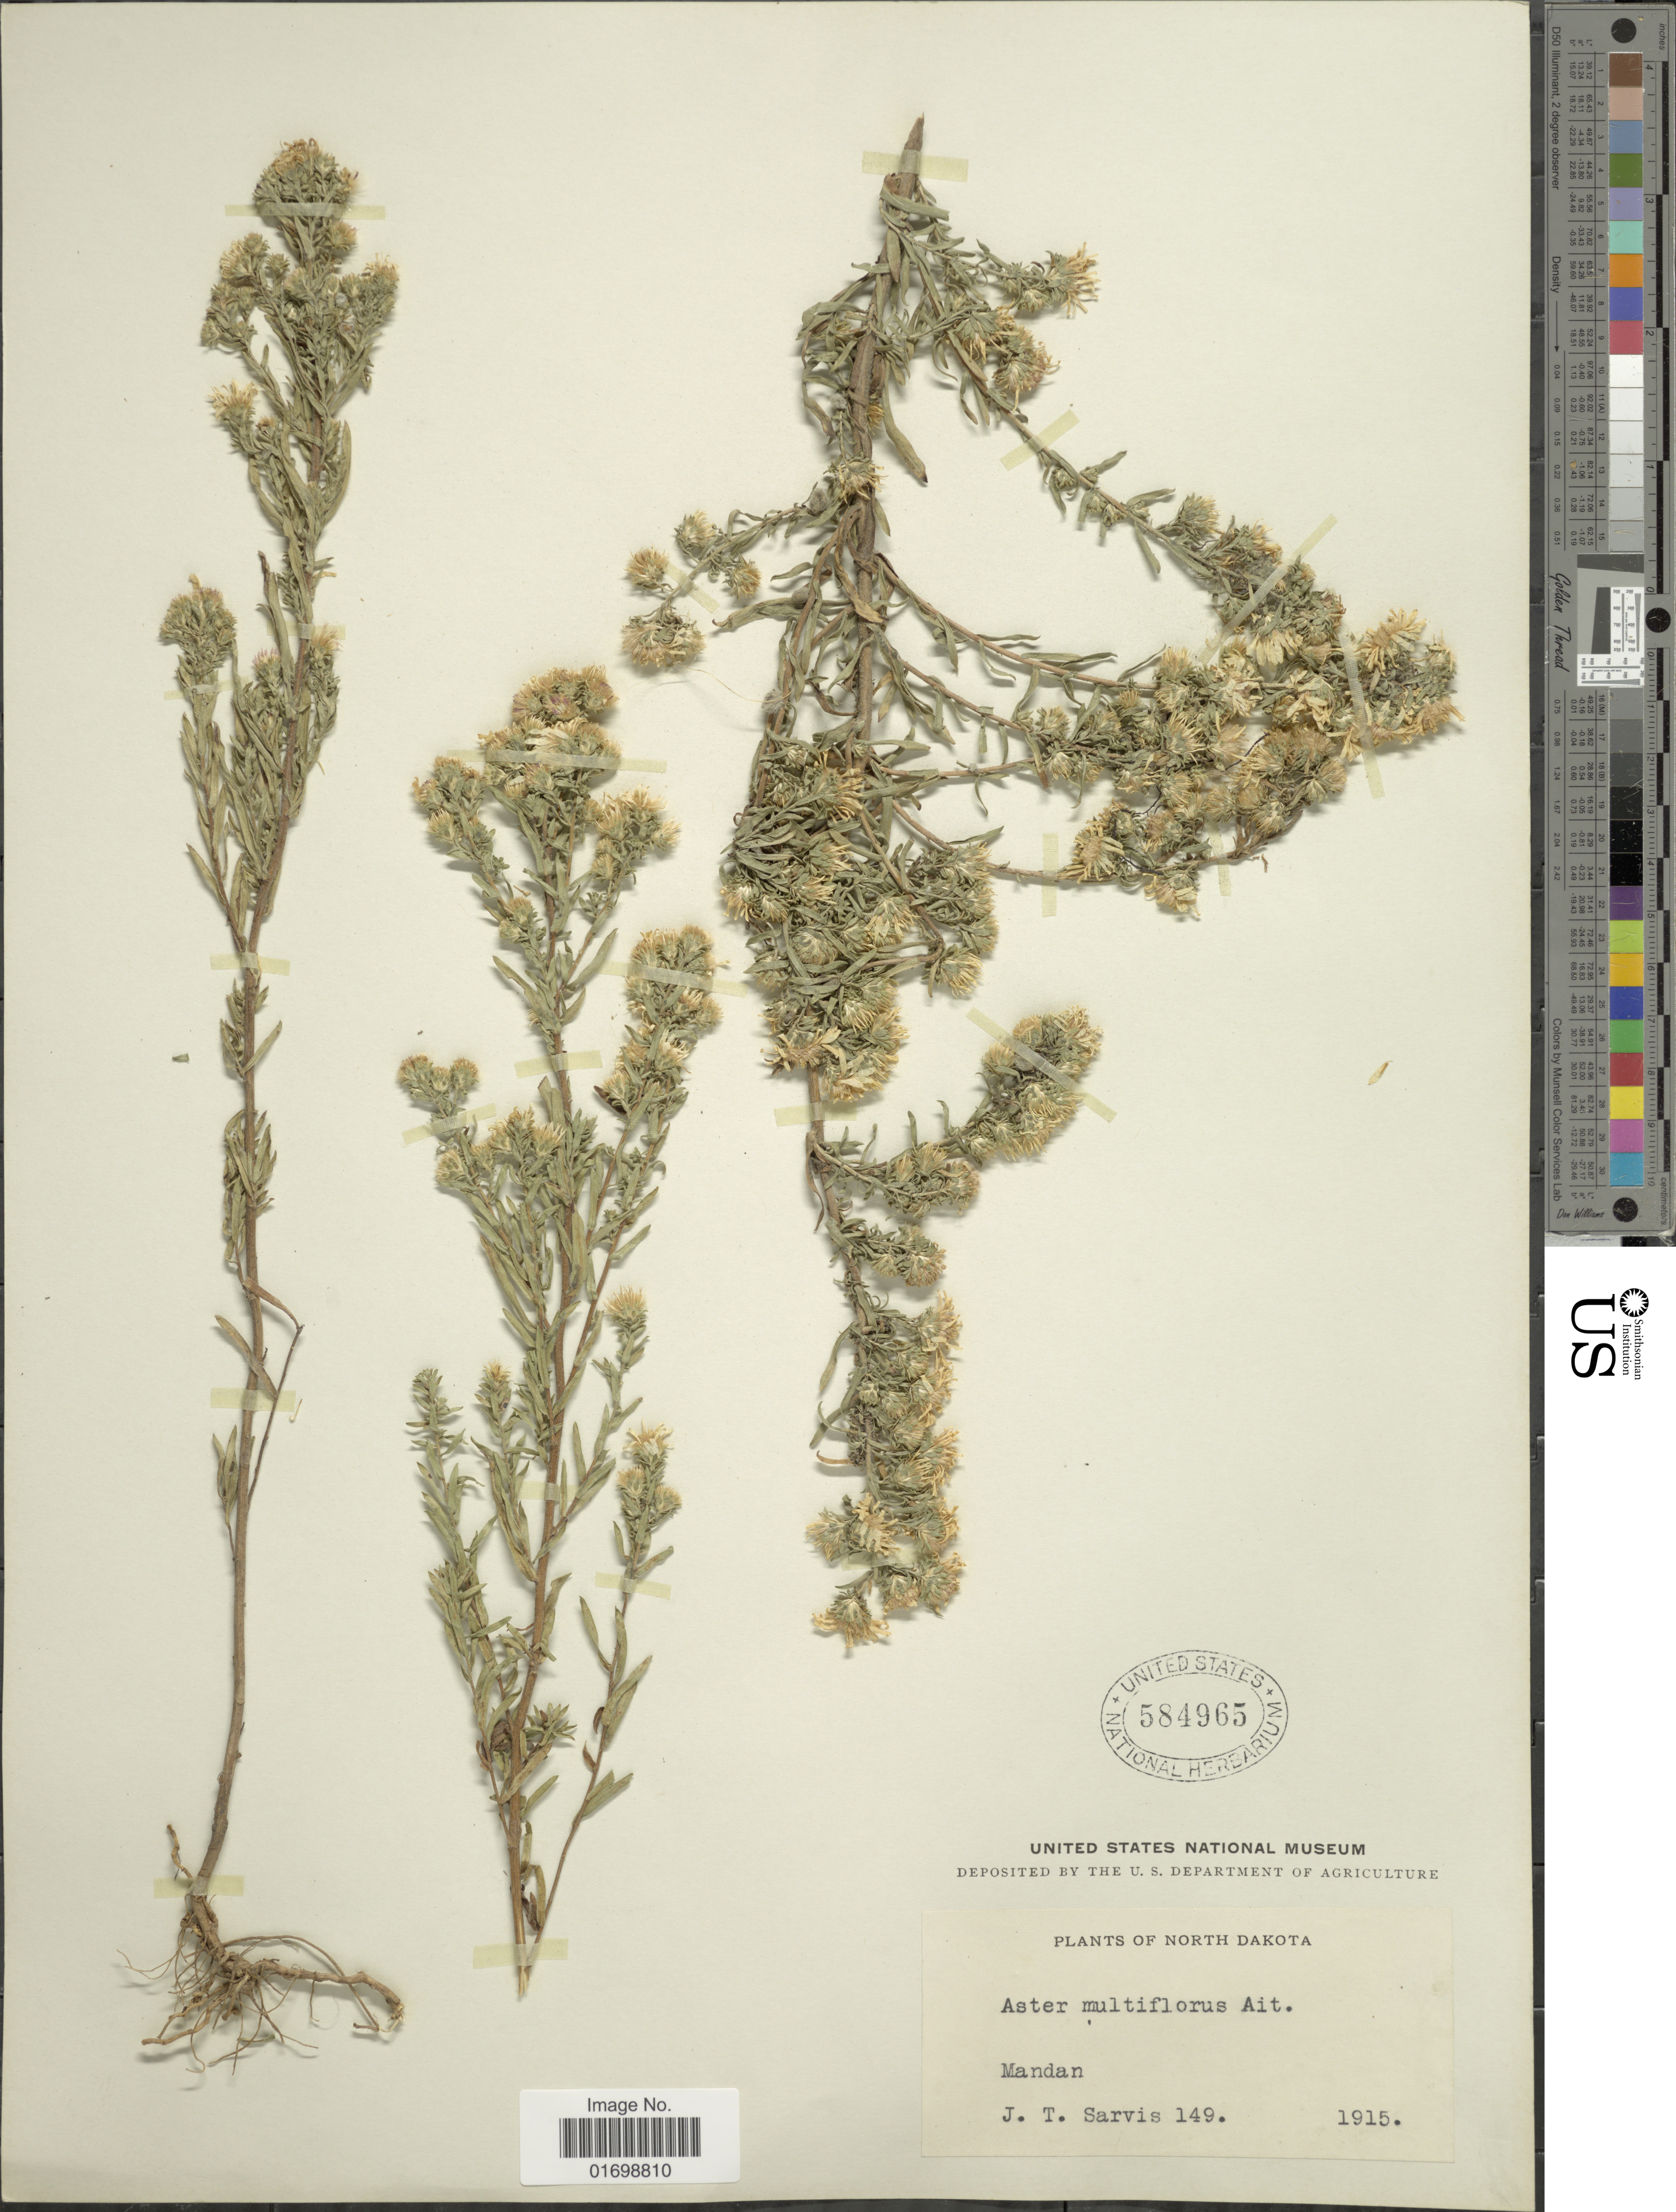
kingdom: Plantae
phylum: Tracheophyta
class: Magnoliopsida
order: Asterales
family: Asteraceae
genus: Symphyotrichum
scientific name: Symphyotrichum ericoides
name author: (L.) G.L. Nesom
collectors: J. Sarvis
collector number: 149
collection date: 1915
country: United States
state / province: North Dakota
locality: Mandan.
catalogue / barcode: US 584965